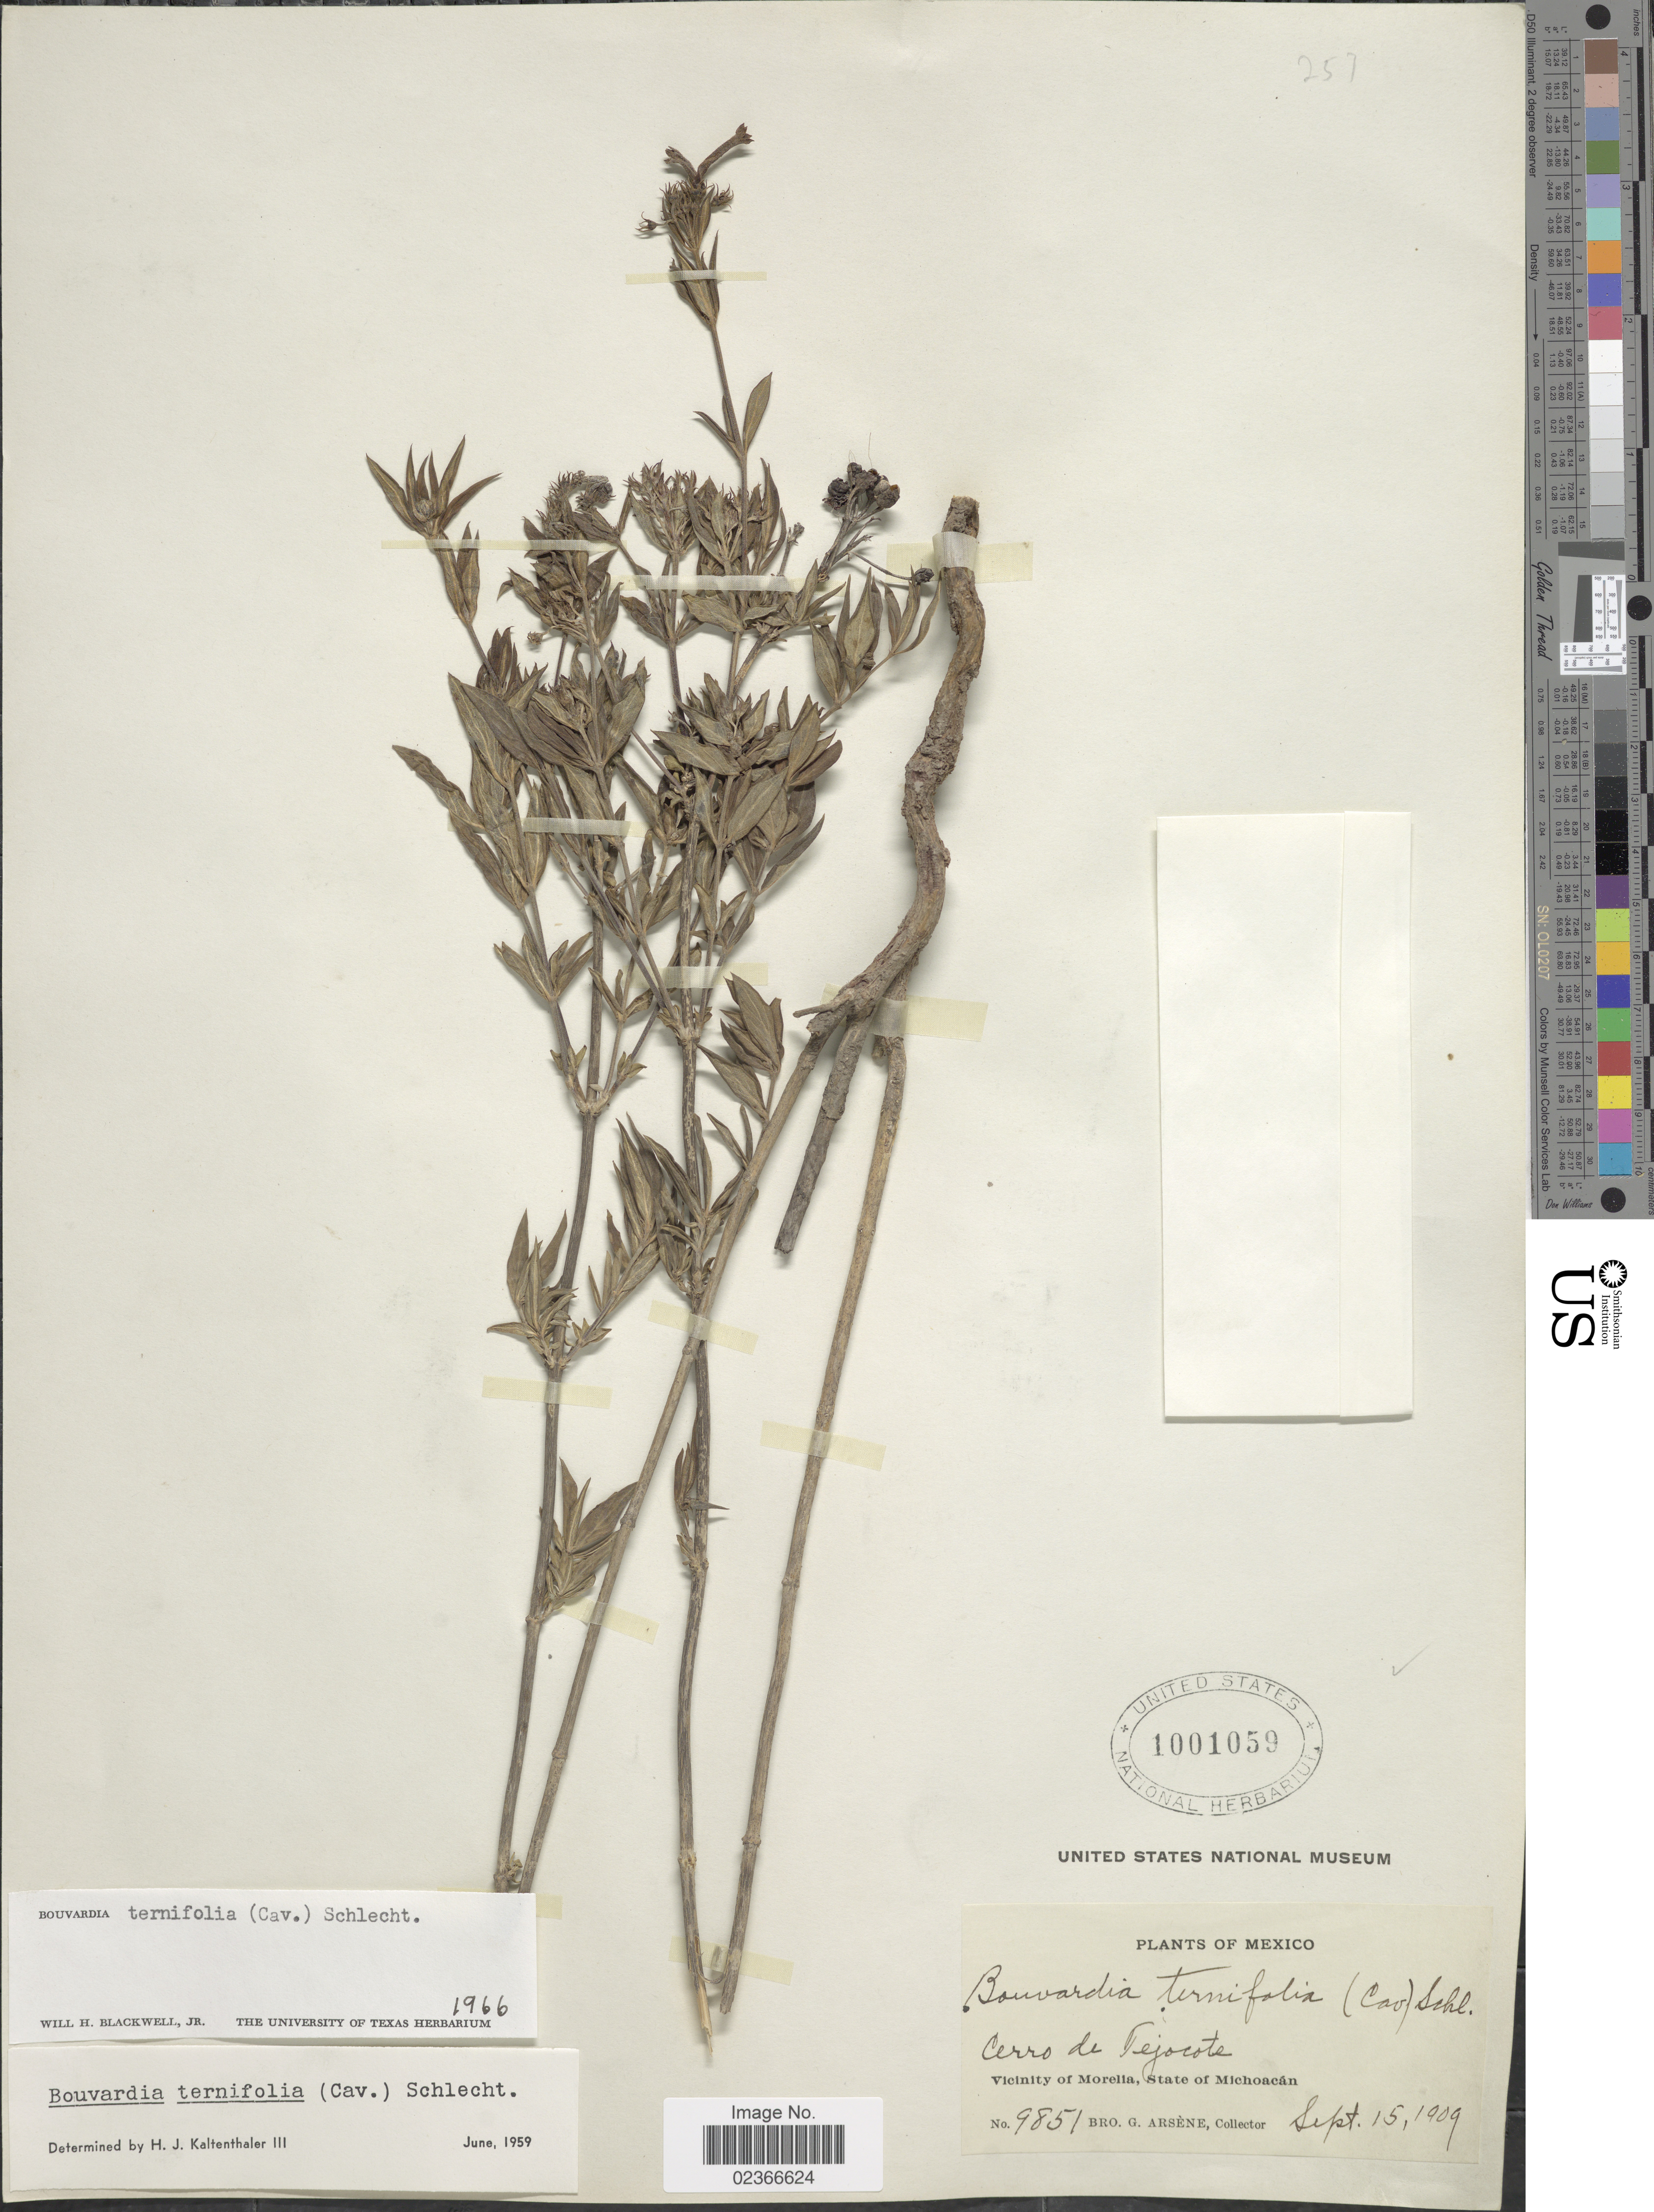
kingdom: Plantae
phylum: Tracheophyta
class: Magnoliopsida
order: Gentianales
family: Rubiaceae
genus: Bouvardia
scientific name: Bouvardia ternifolia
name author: (Cav.) Schltdl.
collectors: Bro. G. Arsène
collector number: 9851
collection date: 1909-09-15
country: Mexico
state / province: Michoacán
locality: Cerro de Tejocote. Vicinity of Morelia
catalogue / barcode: US 1001059